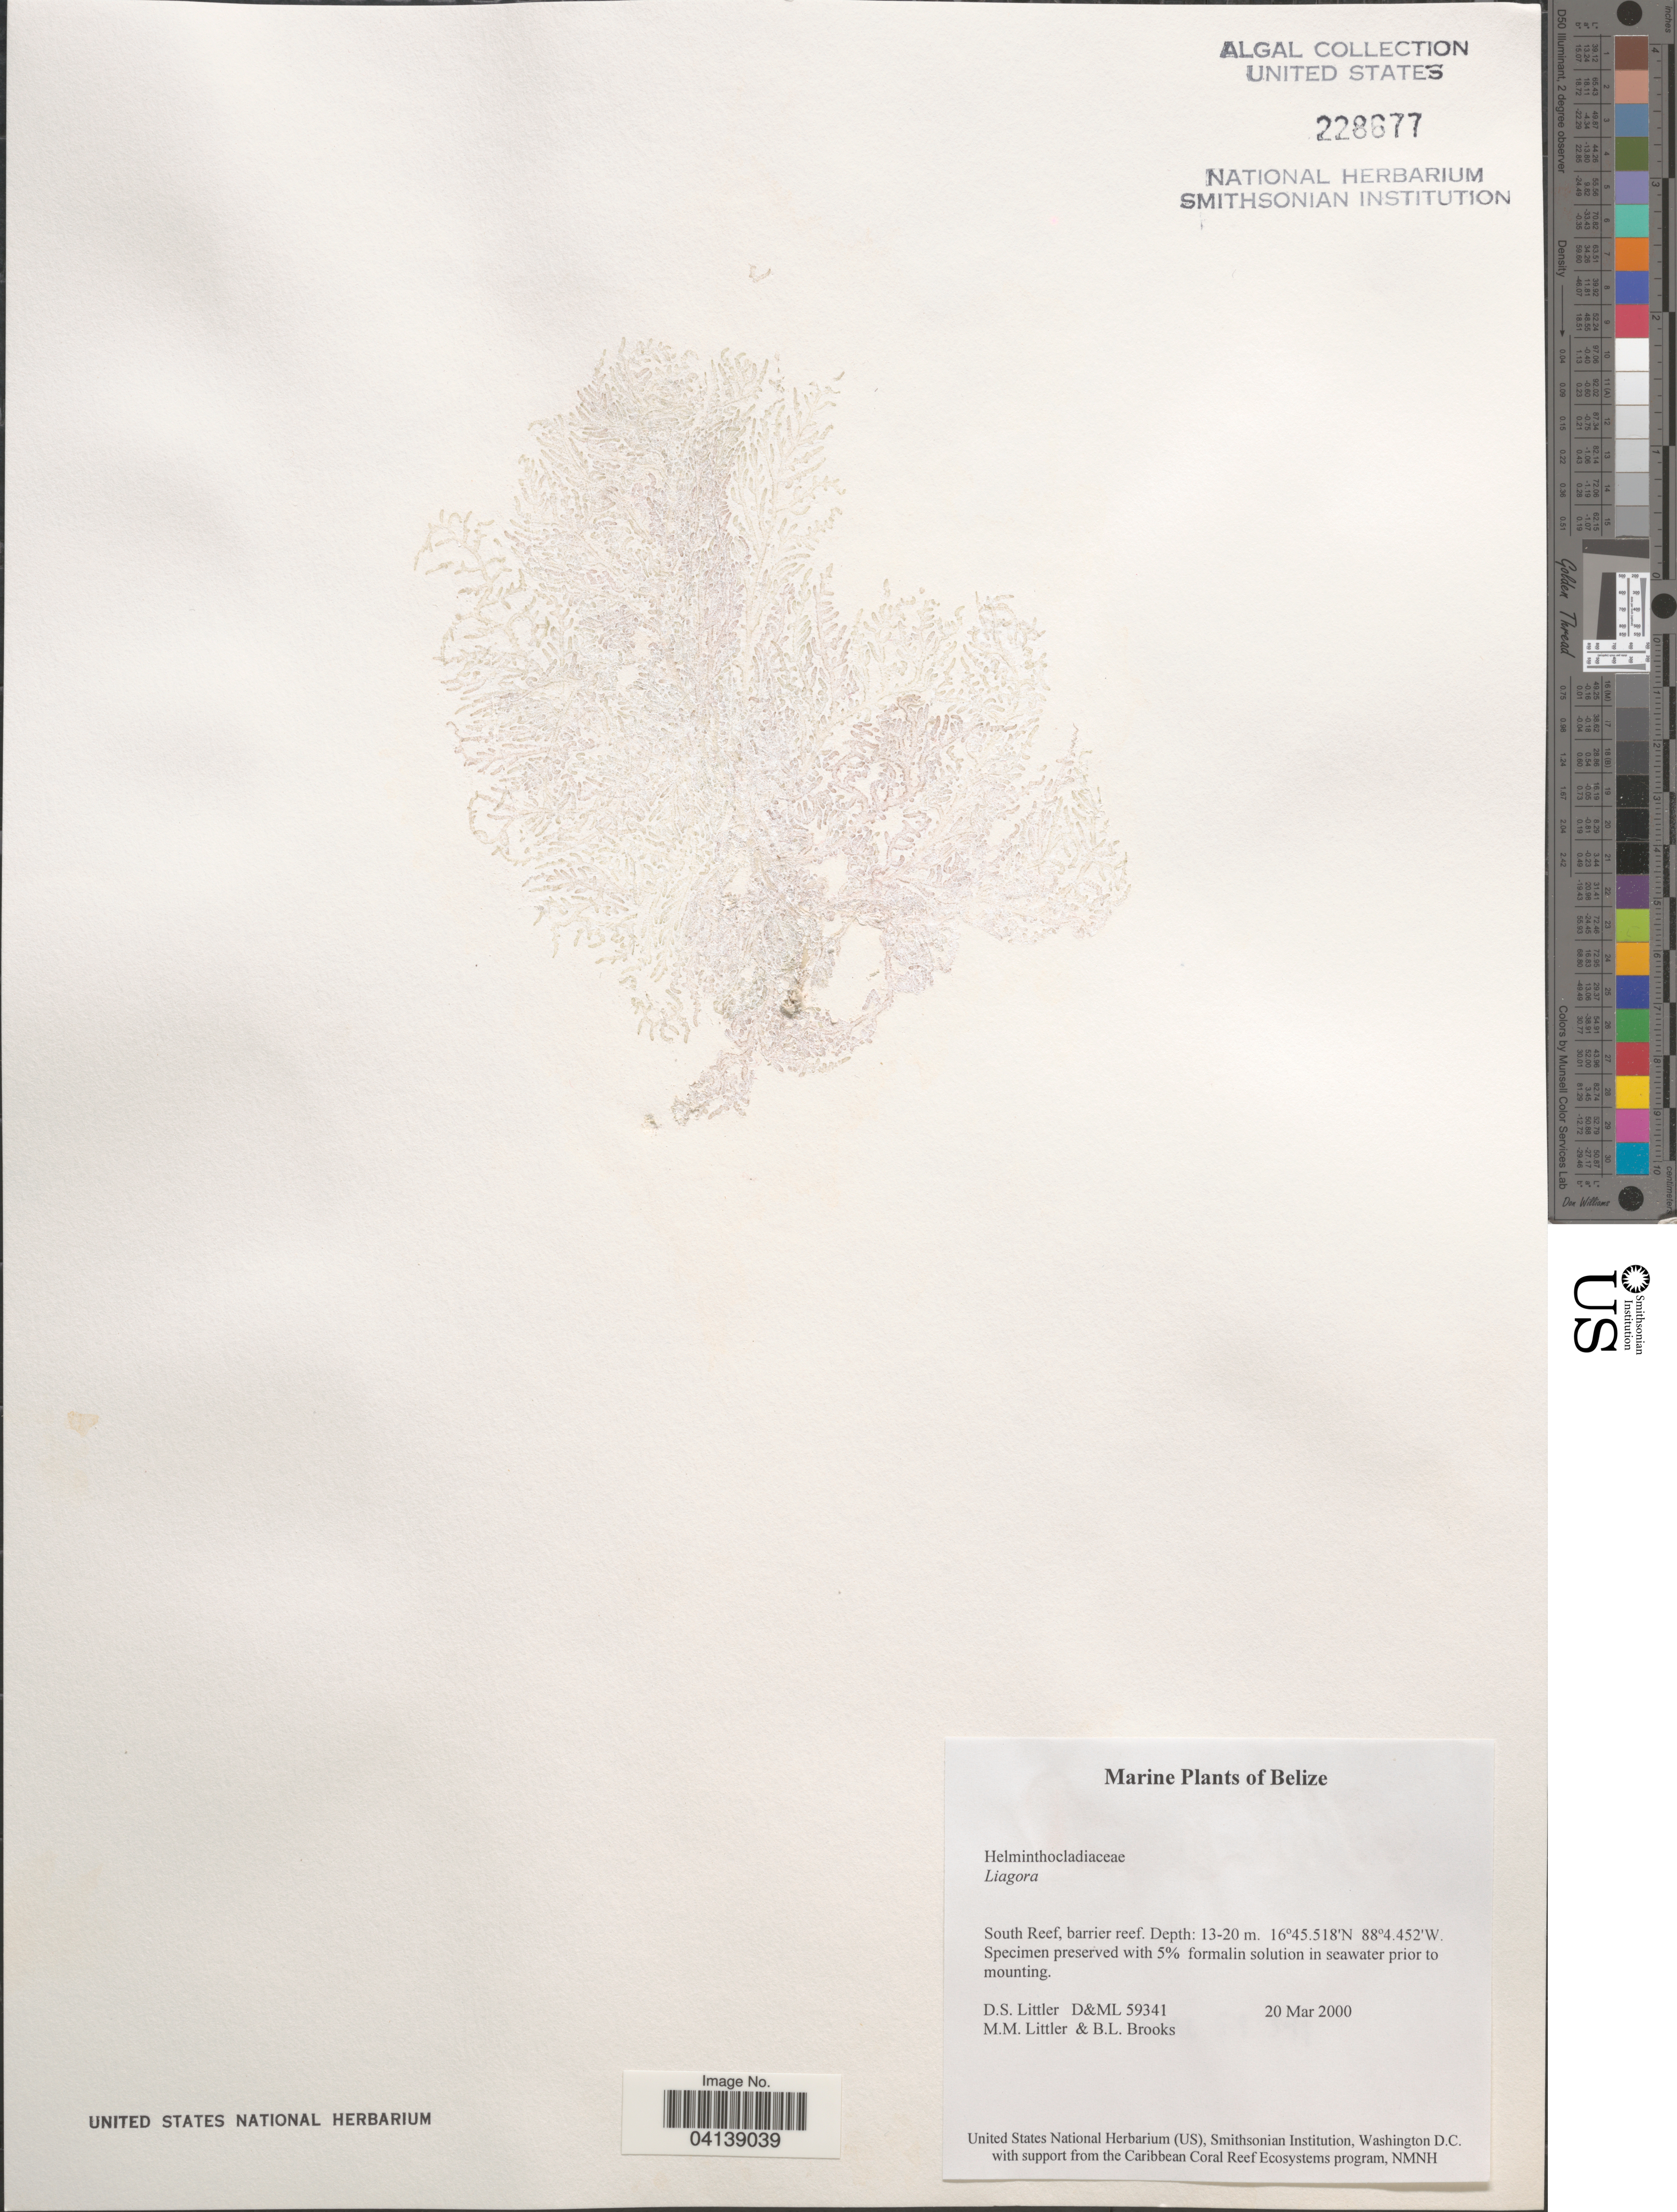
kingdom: Plantae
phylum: Rhodophyta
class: Florideophyceae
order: Nemaliales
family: Liagoraceae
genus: Liagora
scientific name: Liagora sp.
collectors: D. S. Littler & B. Brooks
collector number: D&ML 59341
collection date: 2000-03-20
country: Belize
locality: South Reef, barrier reef.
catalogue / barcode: US 228677